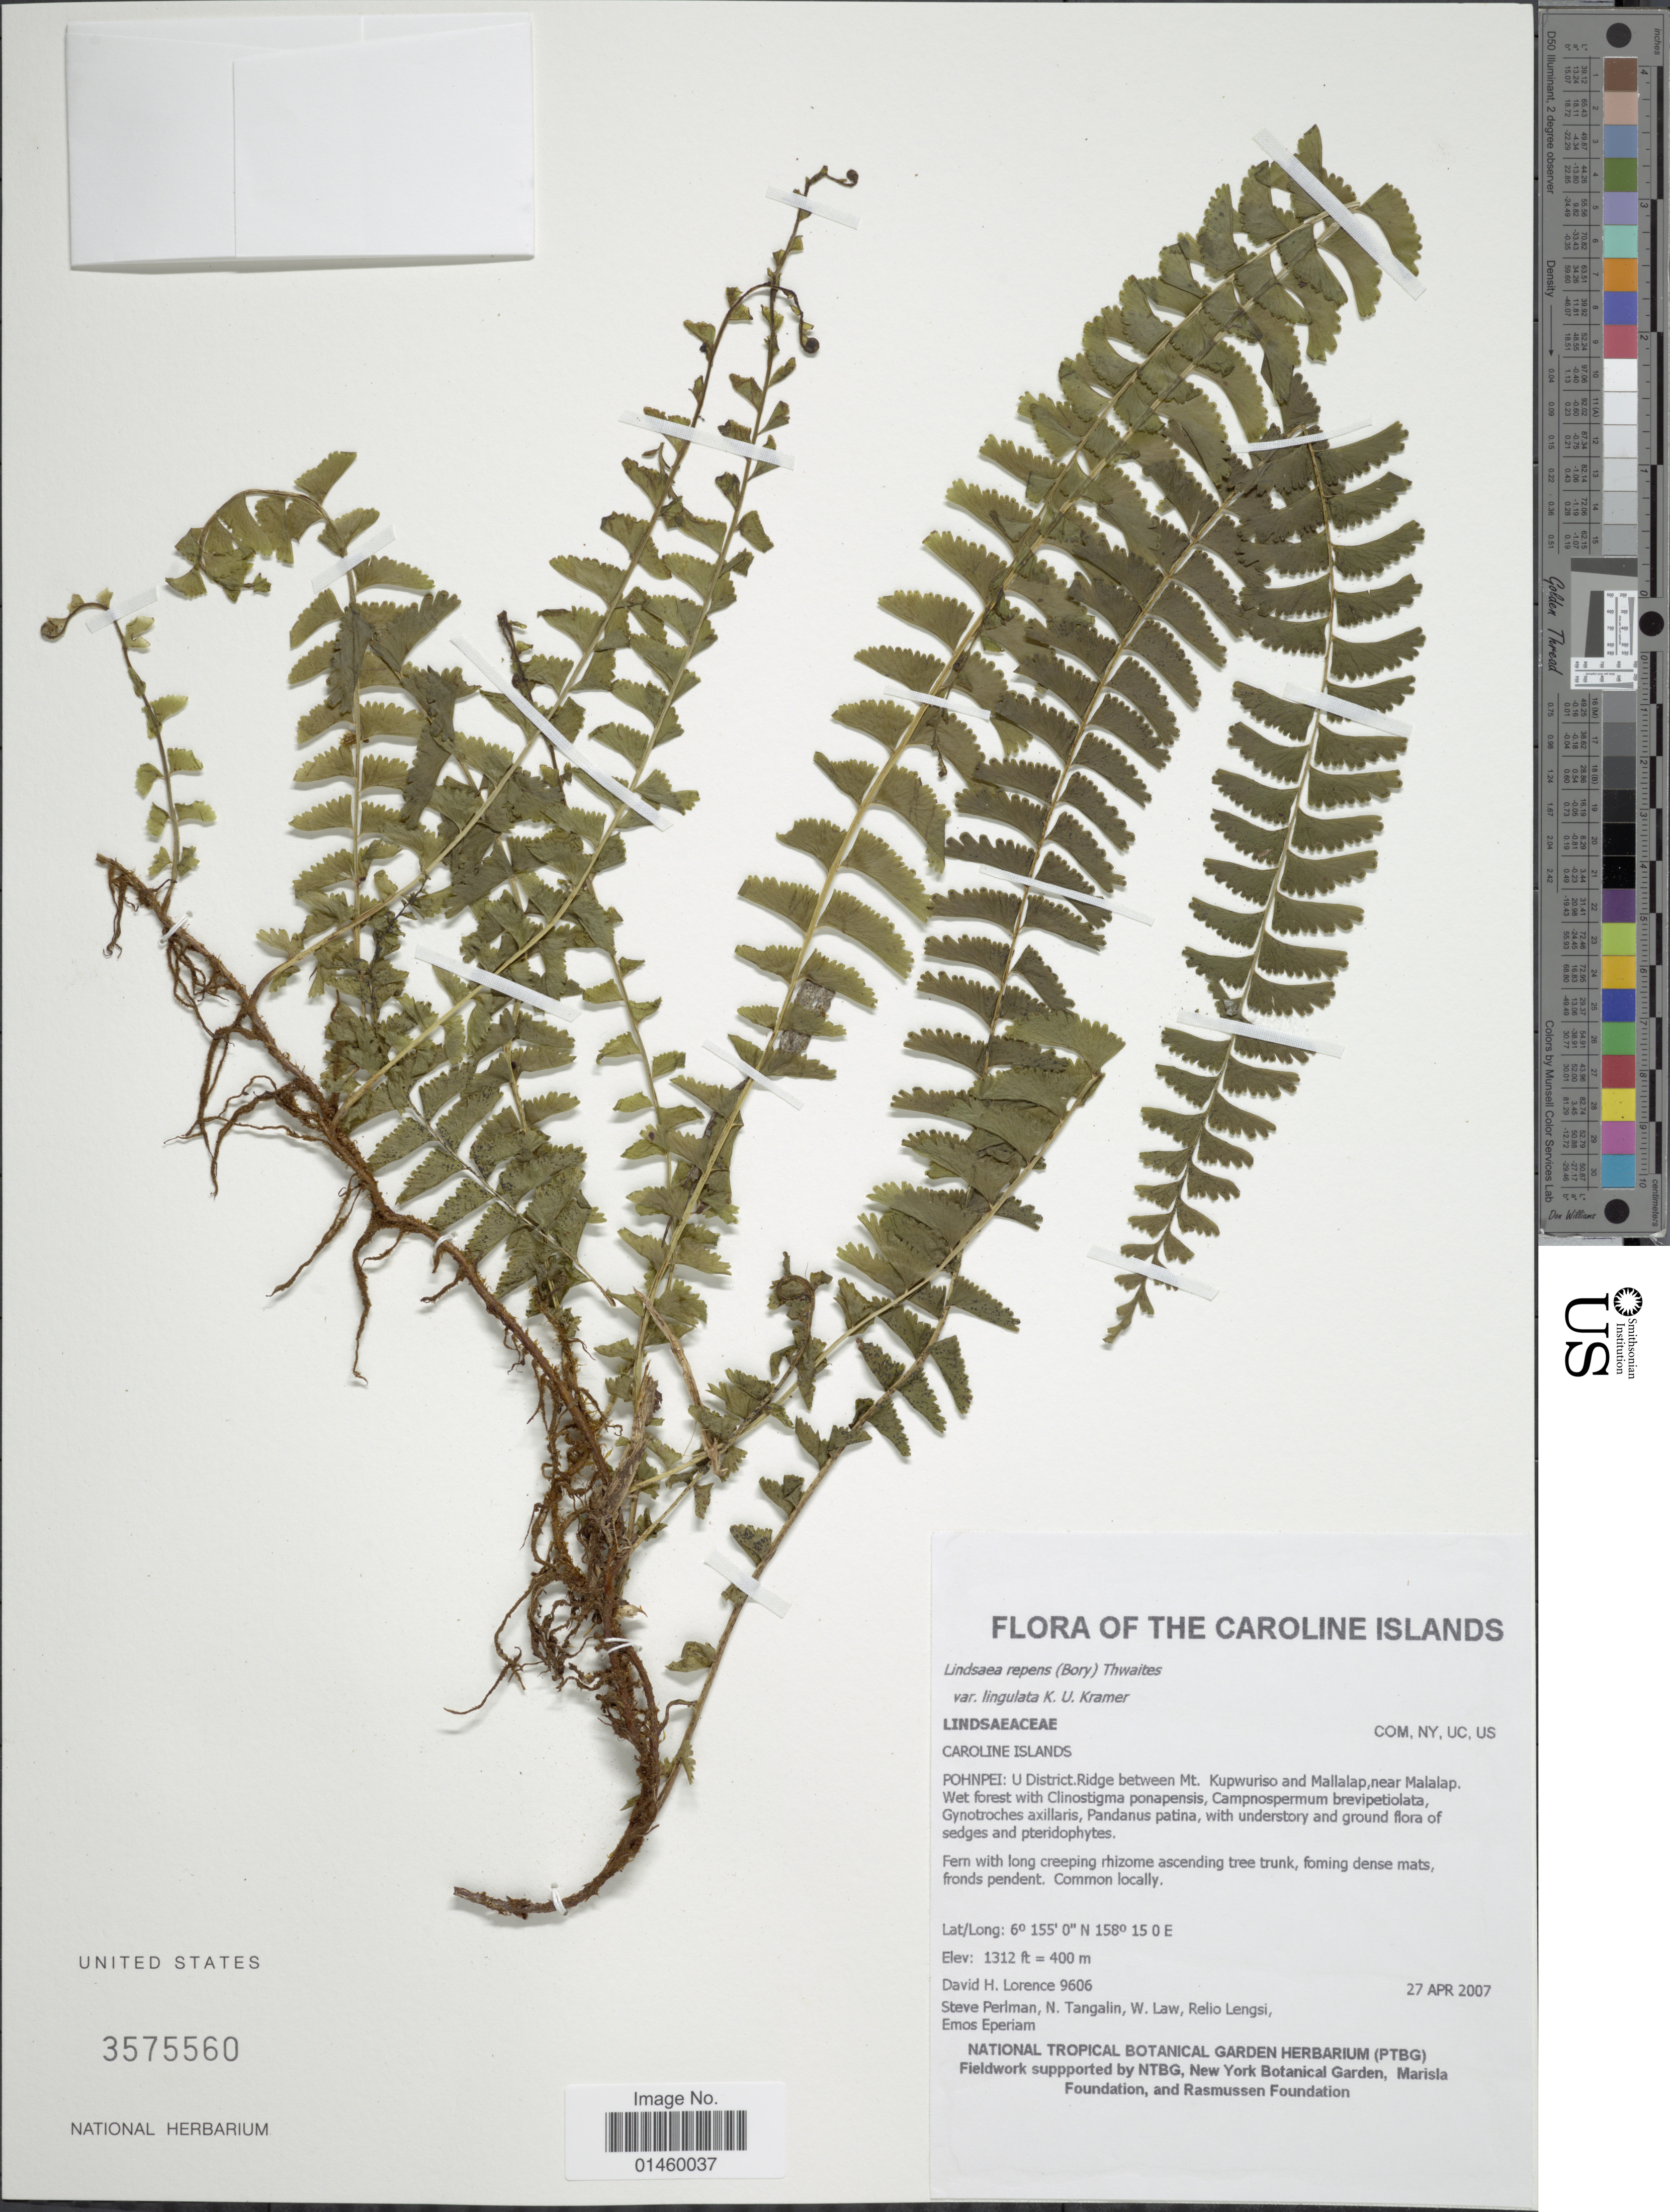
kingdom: Plantae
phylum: Tracheophyta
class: Polypodiopsida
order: Polypodiales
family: Lindsaeaceae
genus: Lindsaea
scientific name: Lindsaea repens var. lingulata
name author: K.U. Kramer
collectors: D. Lorence, S. Perlman, N. Tangalin, W. Law & et al.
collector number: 9606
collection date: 2007-04-27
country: Micronesia, Federated States of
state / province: Pohnpei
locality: The Caroline Islands. U District. Ridge between Mt. Kupwuriso and Mallalap, near Malalap.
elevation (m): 400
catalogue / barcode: US 3575560